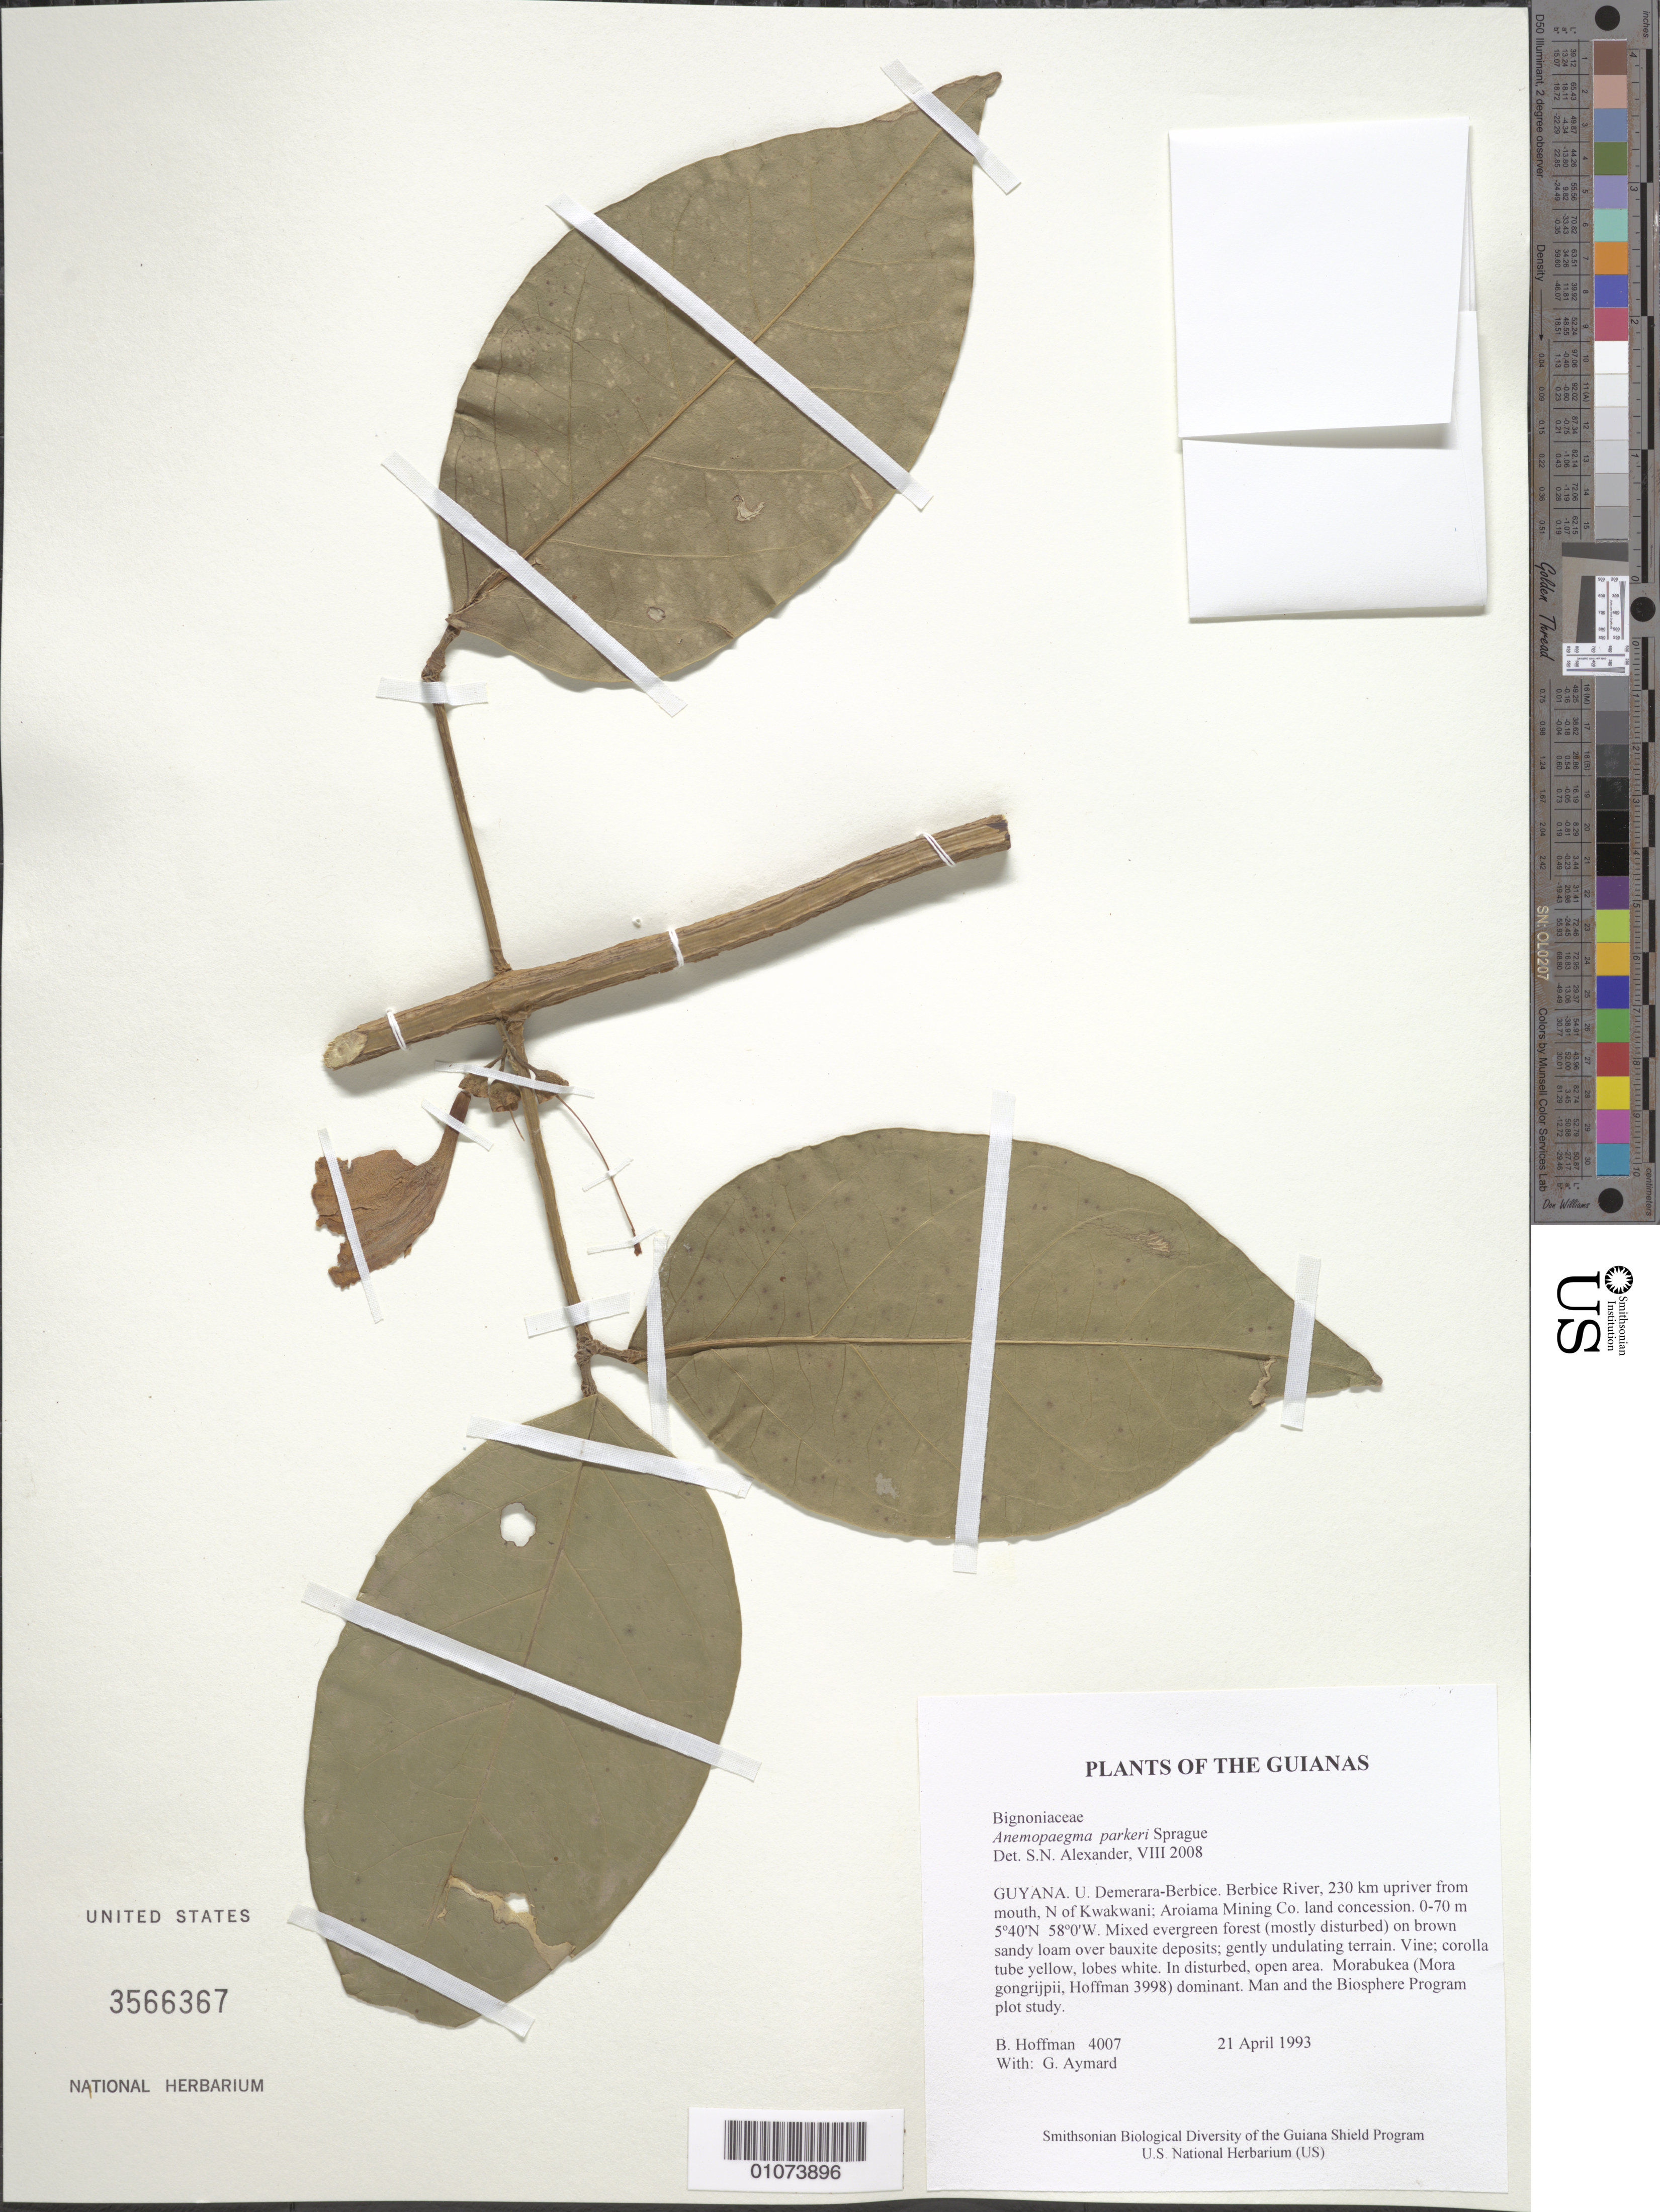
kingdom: Plantae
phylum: Tracheophyta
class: Magnoliopsida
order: Lamiales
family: Bignoniaceae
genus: Anemopaegma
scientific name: Anemopaegma parkeri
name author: Sprague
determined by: Alexander, S. N.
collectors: B. Hoffman & G. A. Aymard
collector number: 4007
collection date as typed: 21 April 1993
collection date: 1993-04-21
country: Guyana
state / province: U. Demerara-Berbice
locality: Berbice River, 230 km upriver from mouth, N of Kwakwani; Aroiama Mining Co. land concession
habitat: Mixed evergreen forest (mostly disturbed) on brown sandy loam over bauxite deposits; gently undulating terrain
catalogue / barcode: US 3566367